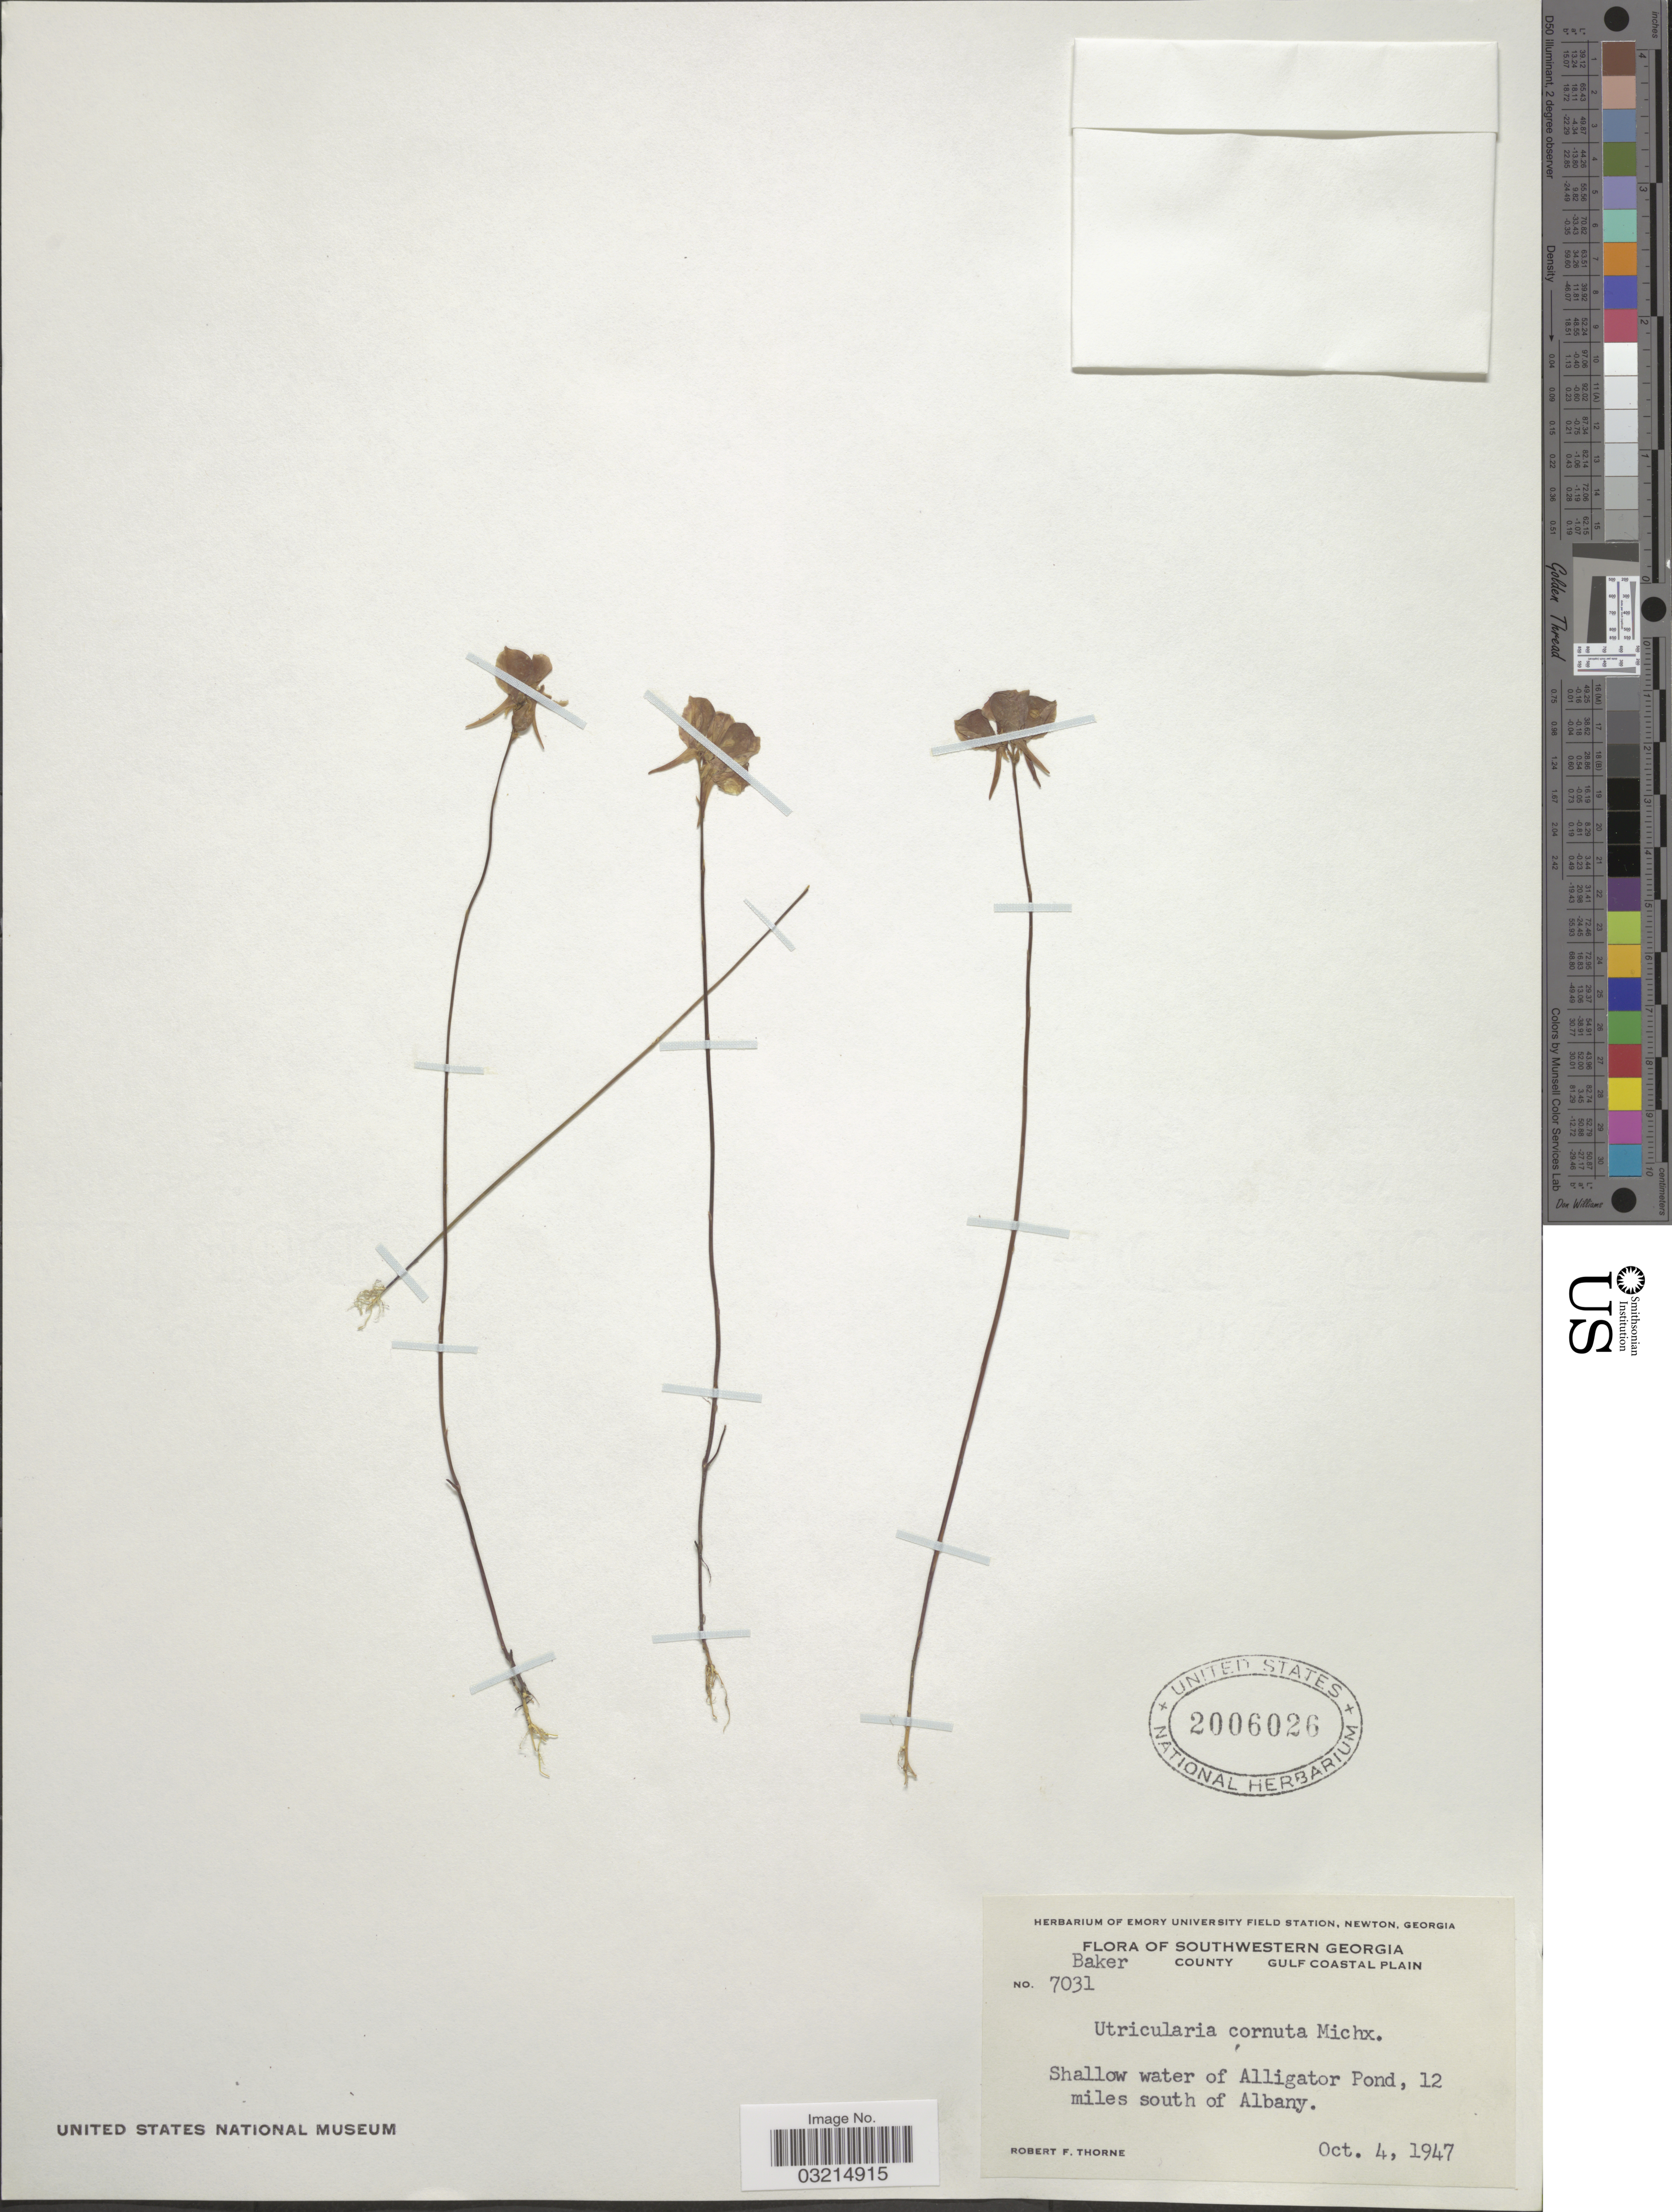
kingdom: Plantae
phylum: Tracheophyta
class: Magnoliopsida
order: Lamiales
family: Lentibulariaceae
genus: Utricularia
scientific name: Utricularia cornuta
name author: Michx.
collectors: R. F. Thorne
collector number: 7031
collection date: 1947-10-04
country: United States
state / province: Georgia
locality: Southwestern Georgia, Baker County, Gulf Coastal Plain, Shallow water of Alligator Pond, 12 miles south of Albany.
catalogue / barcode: US 2006026